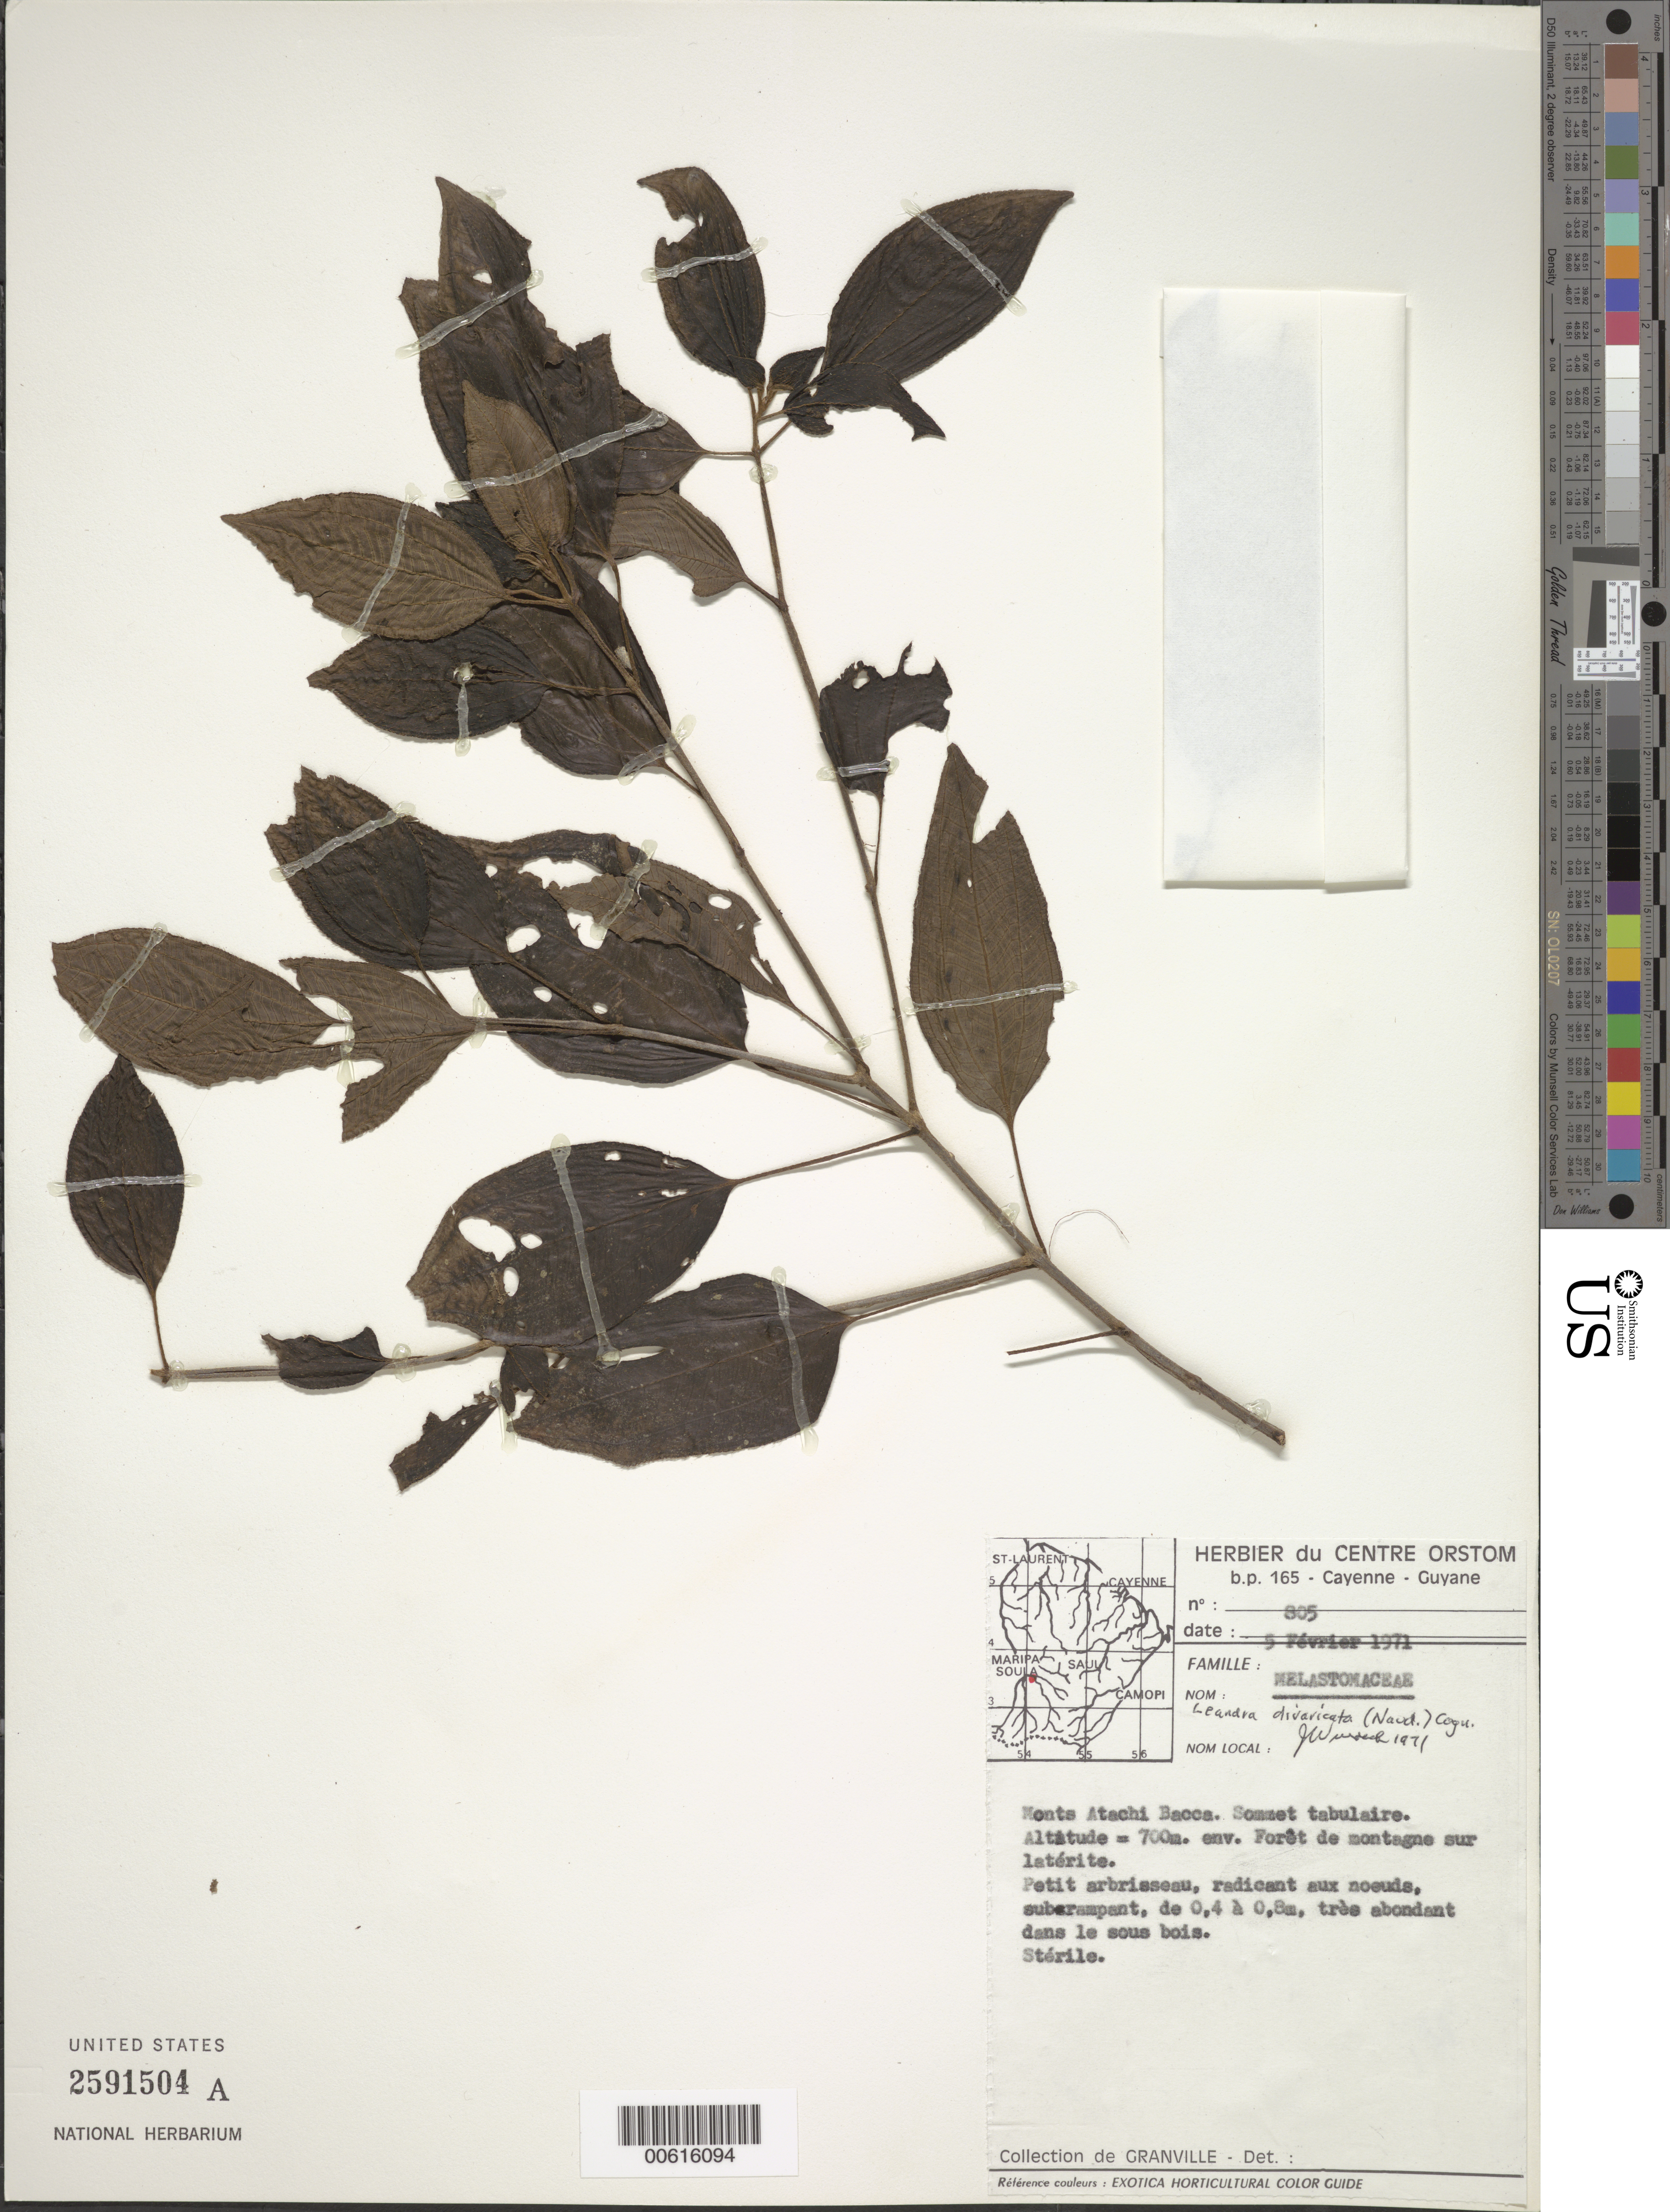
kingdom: Plantae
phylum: Tracheophyta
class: Magnoliopsida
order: Myrtales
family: Melastomataceae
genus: Leandra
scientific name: Leandra divaricata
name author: (Naudin) Cogn.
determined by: Wurdack, John J., (US), US (UNITED STATES)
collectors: J.-J. de Granville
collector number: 805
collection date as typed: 5-Feb-71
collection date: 1971-02-05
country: French Guiana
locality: Monts Atachi Bacca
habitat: Sommet tabulaire; foret de montagne sur laterite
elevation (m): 700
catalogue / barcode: US 2591504A